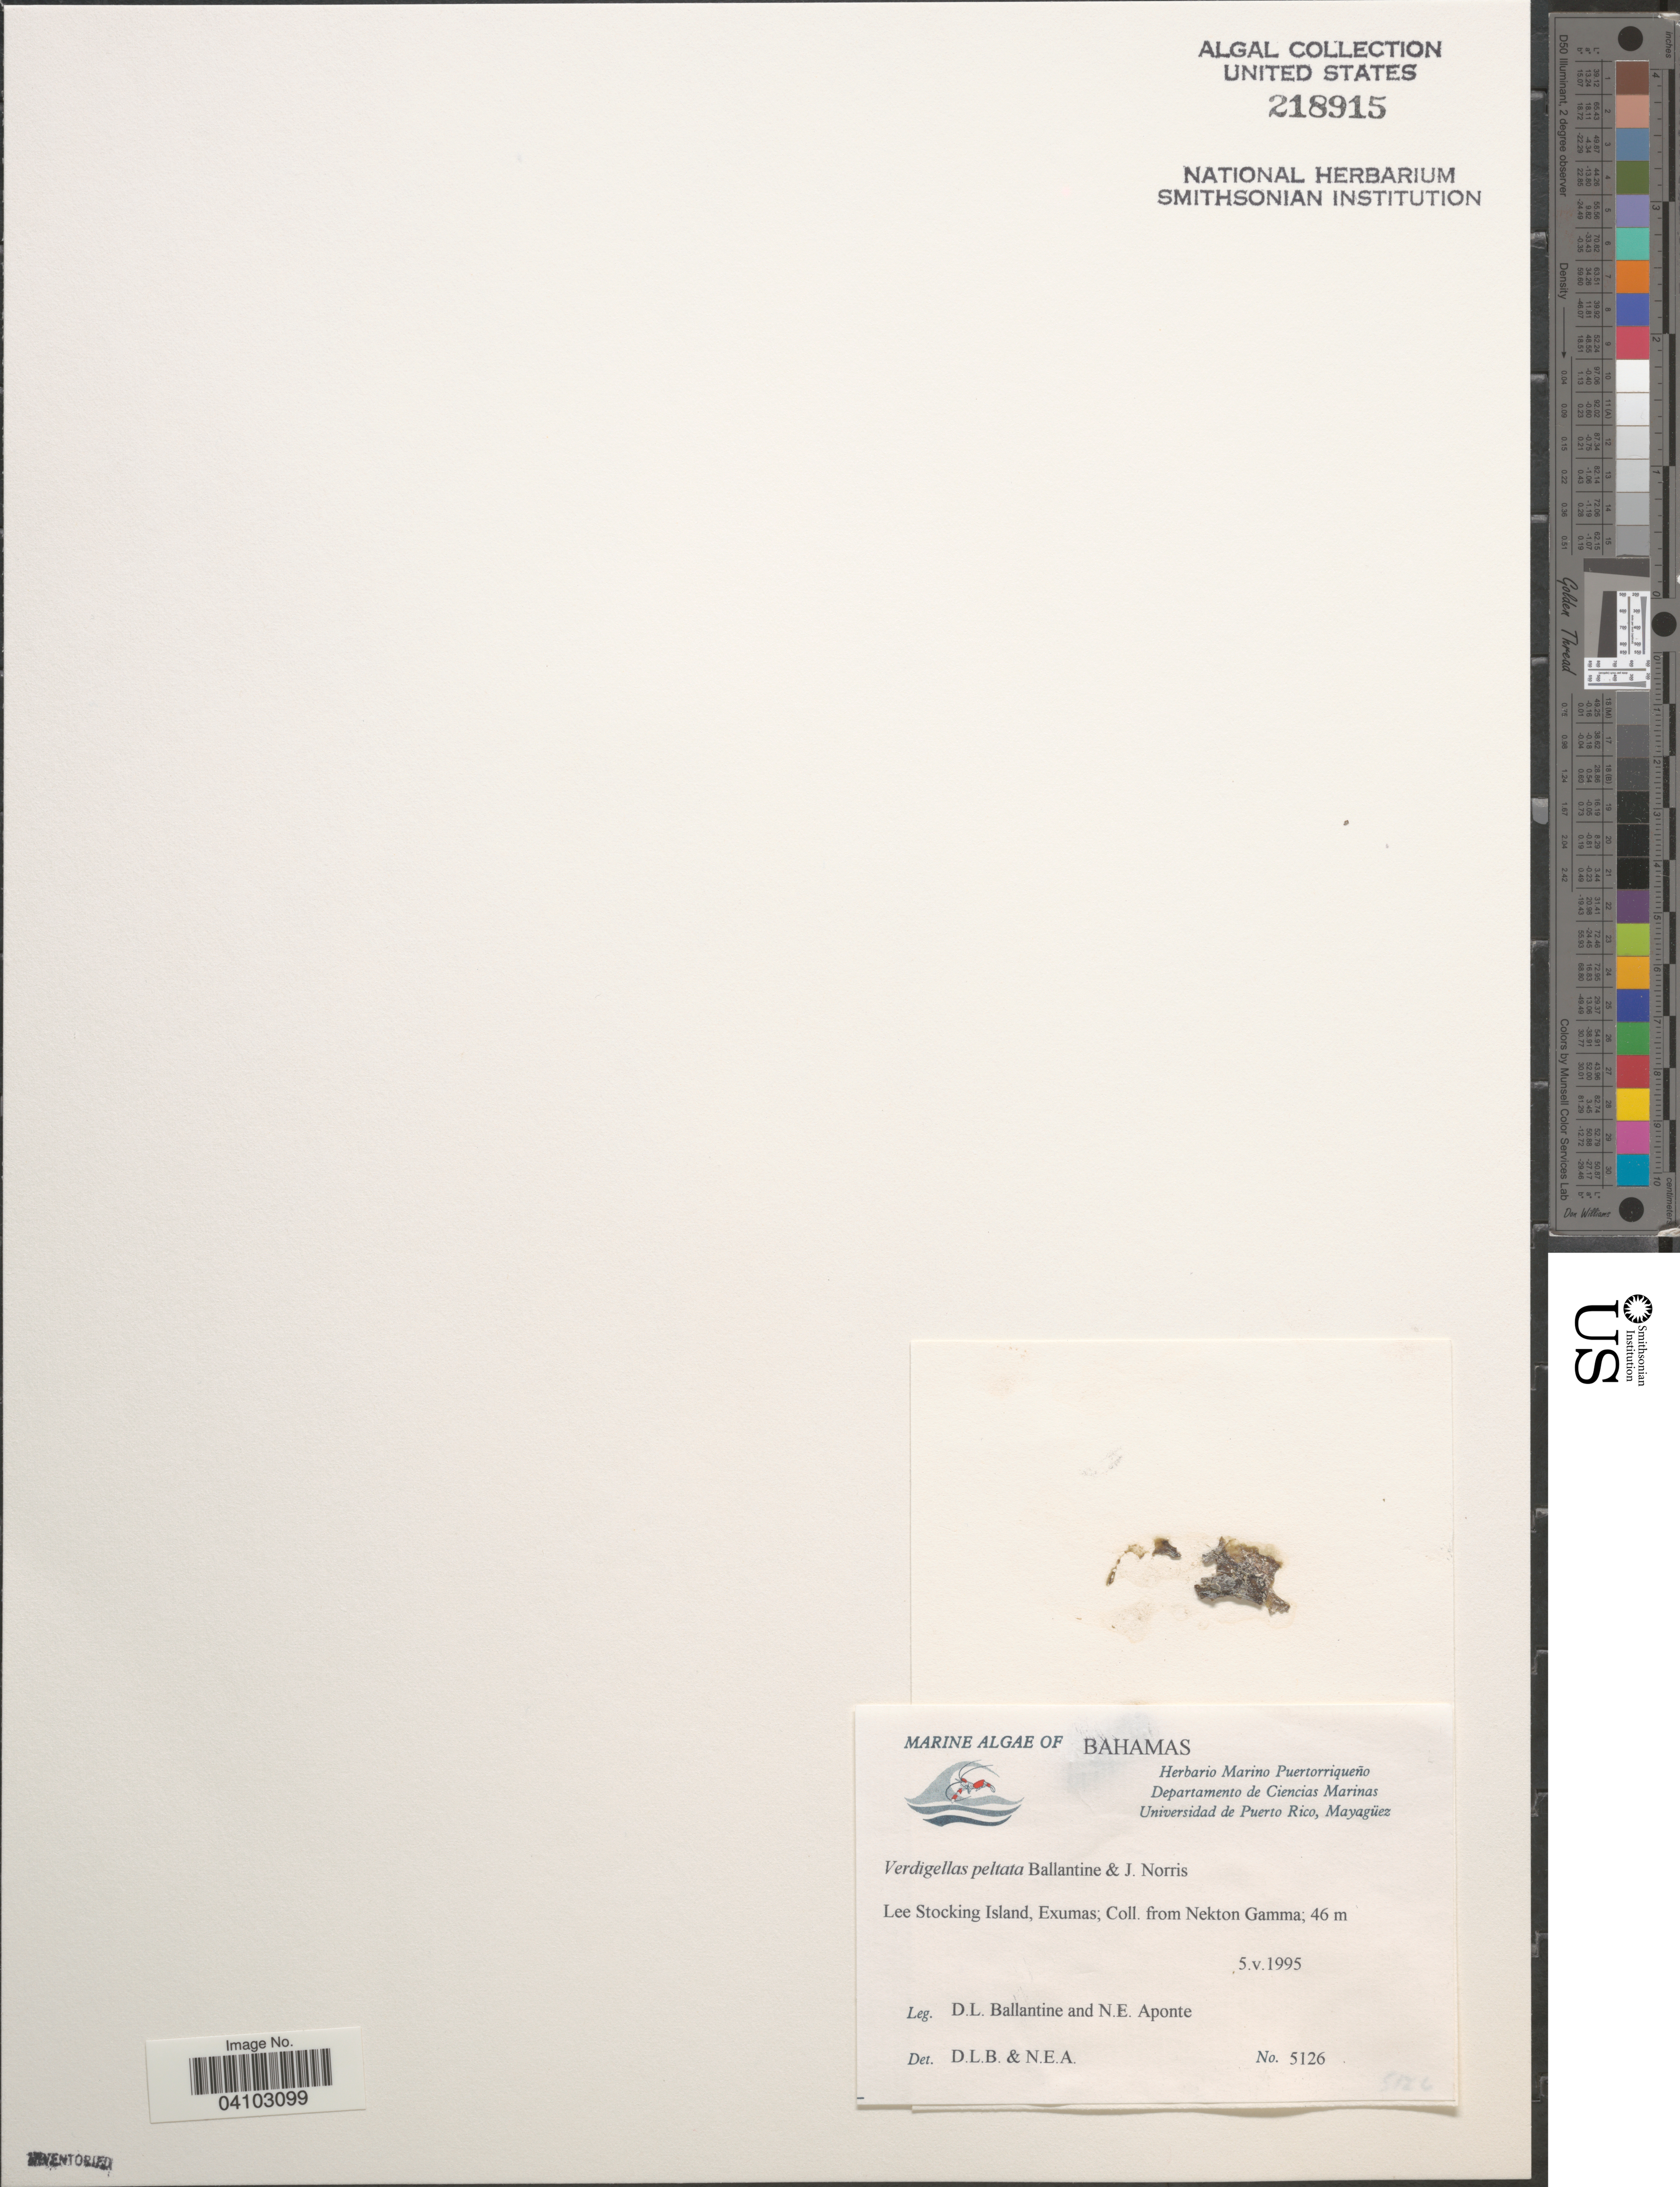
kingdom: Plantae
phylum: Chlorophyta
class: Prasinophyceae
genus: Verdigellas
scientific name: Verdigellas peltata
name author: D.L. Ballant. & J.N. Norris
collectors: D.L. Ballantine & N. E. Aponte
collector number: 5126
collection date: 1995-05-05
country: Bahamas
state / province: Exuma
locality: Lee Stocking Island, Exumas; from Nekton Gamma.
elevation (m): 46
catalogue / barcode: US 218915